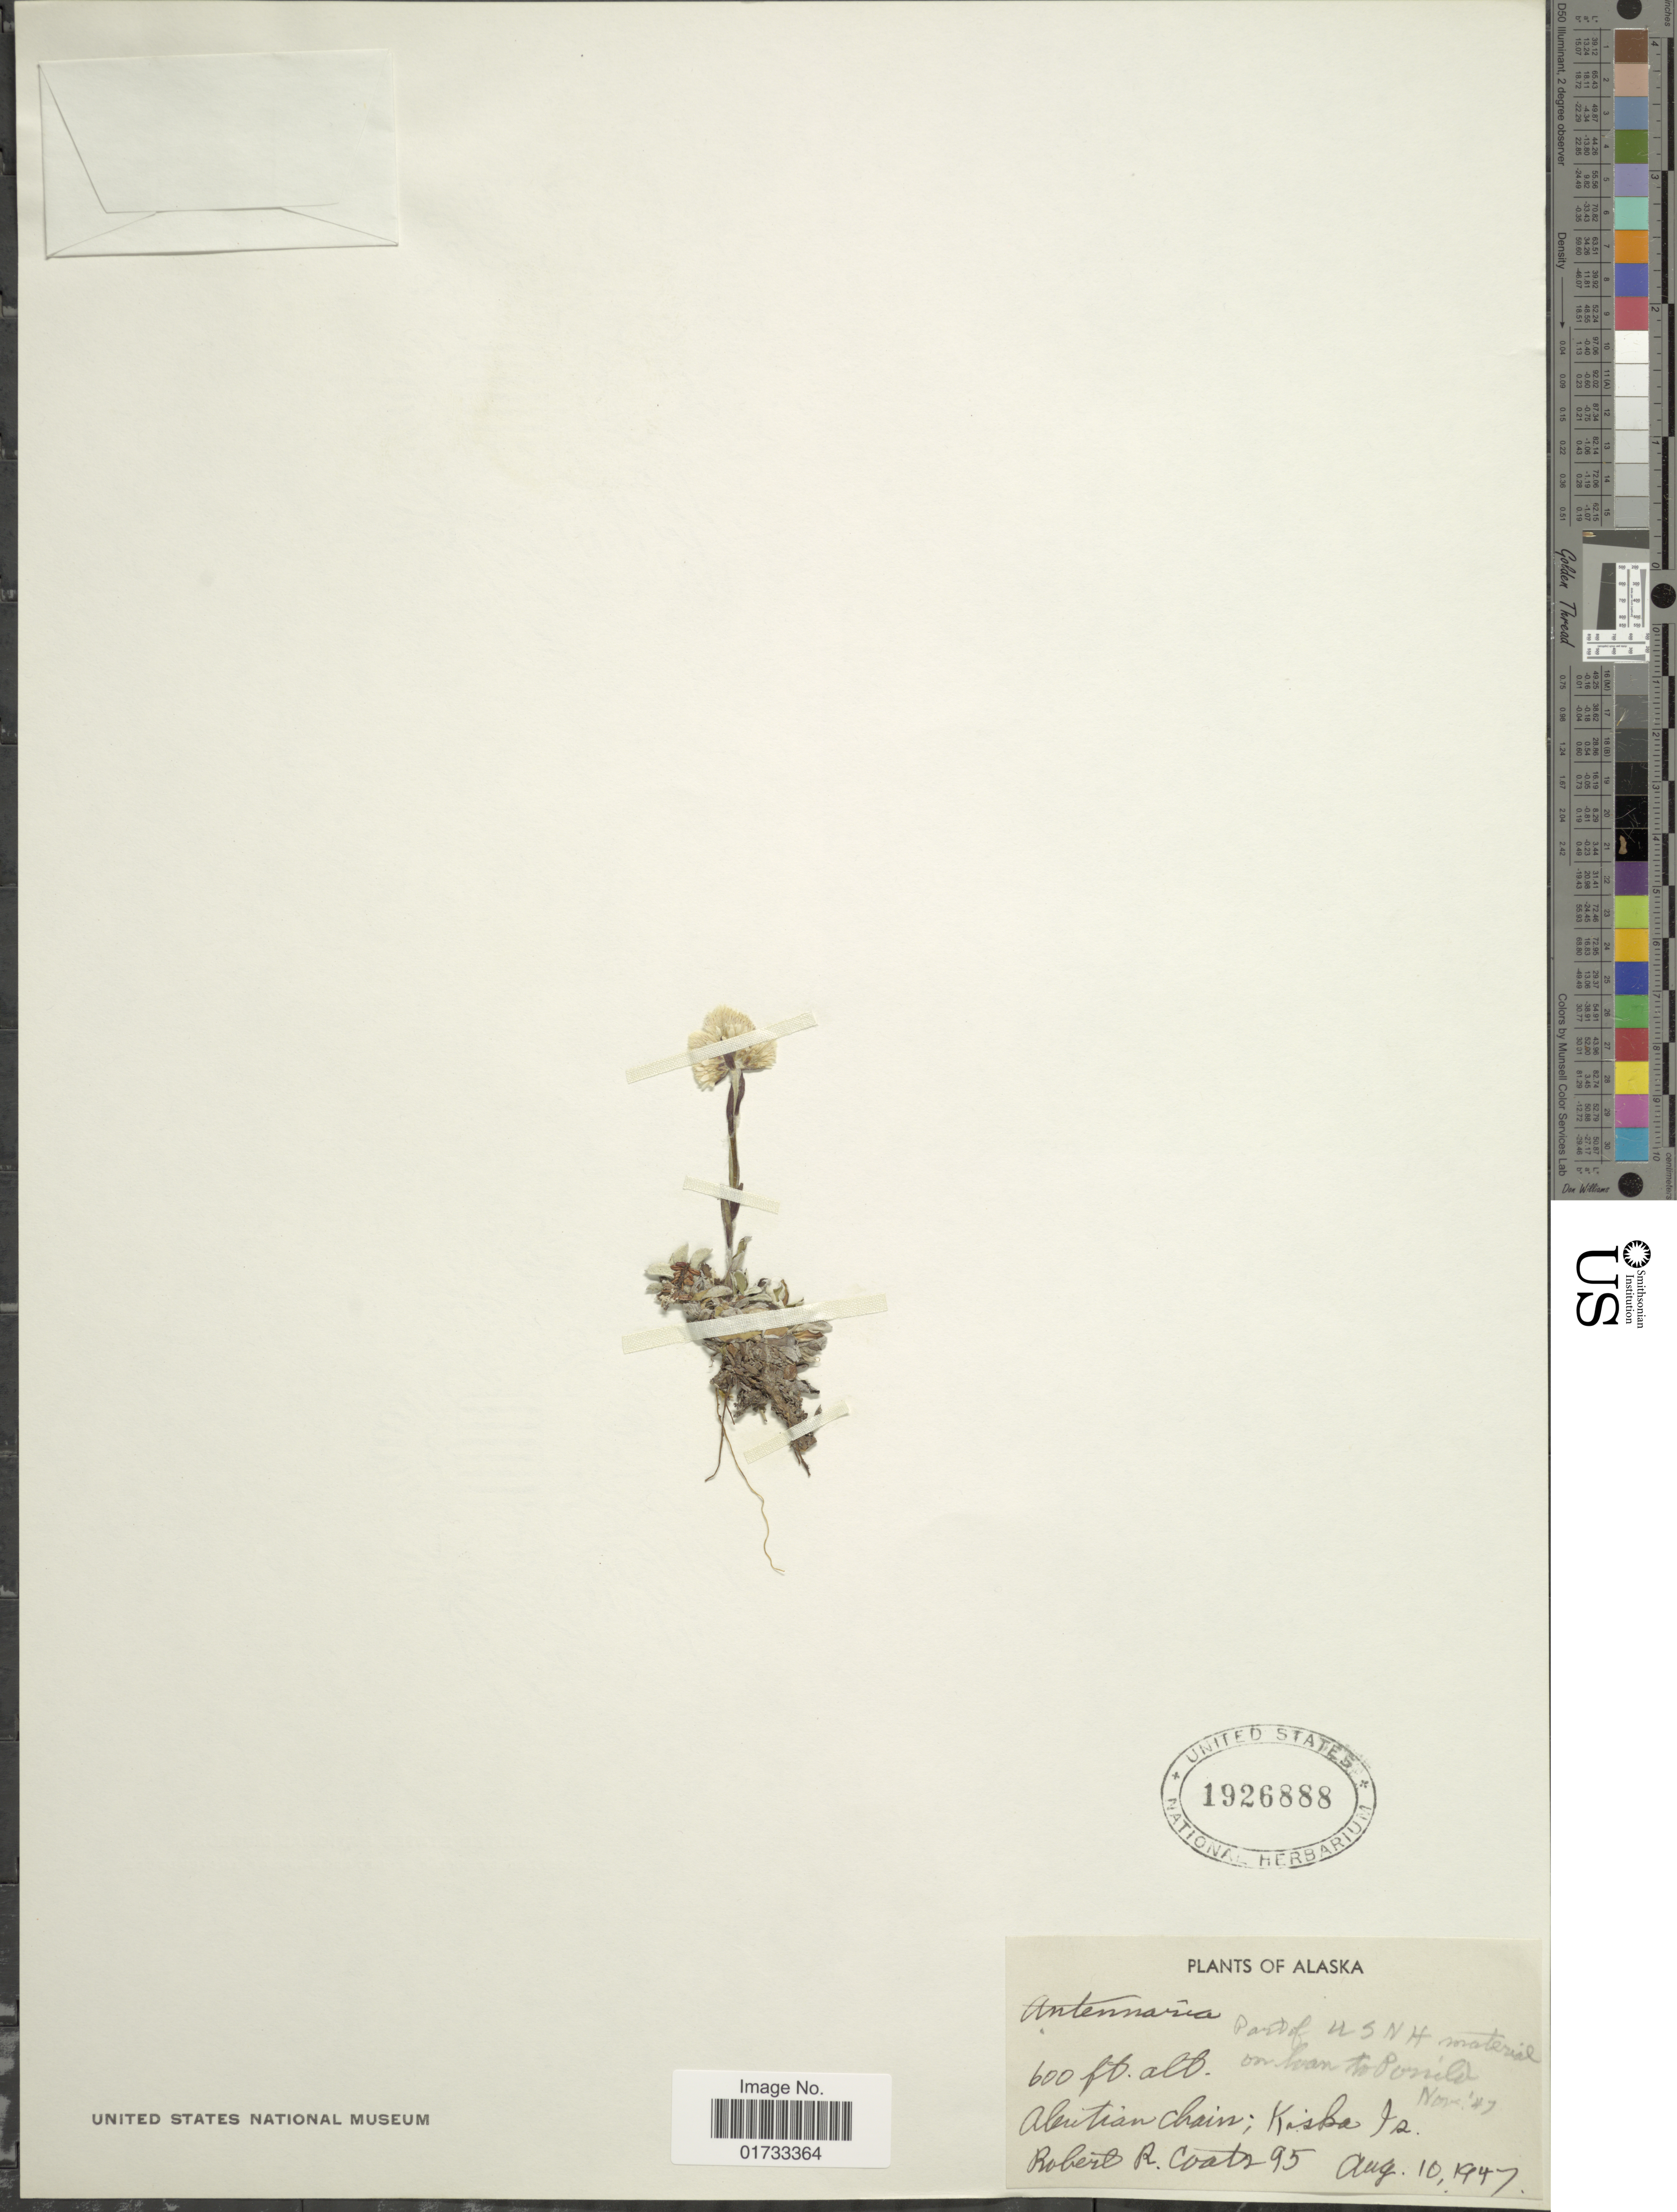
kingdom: Plantae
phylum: Tracheophyta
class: Magnoliopsida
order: Asterales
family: Asteraceae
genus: Antennaria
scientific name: Antennaria sp.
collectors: R. Coats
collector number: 95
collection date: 1947-08-10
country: United States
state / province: Alaska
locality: Abritian Chain, Kisba Is.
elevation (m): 183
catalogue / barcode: US 1926888